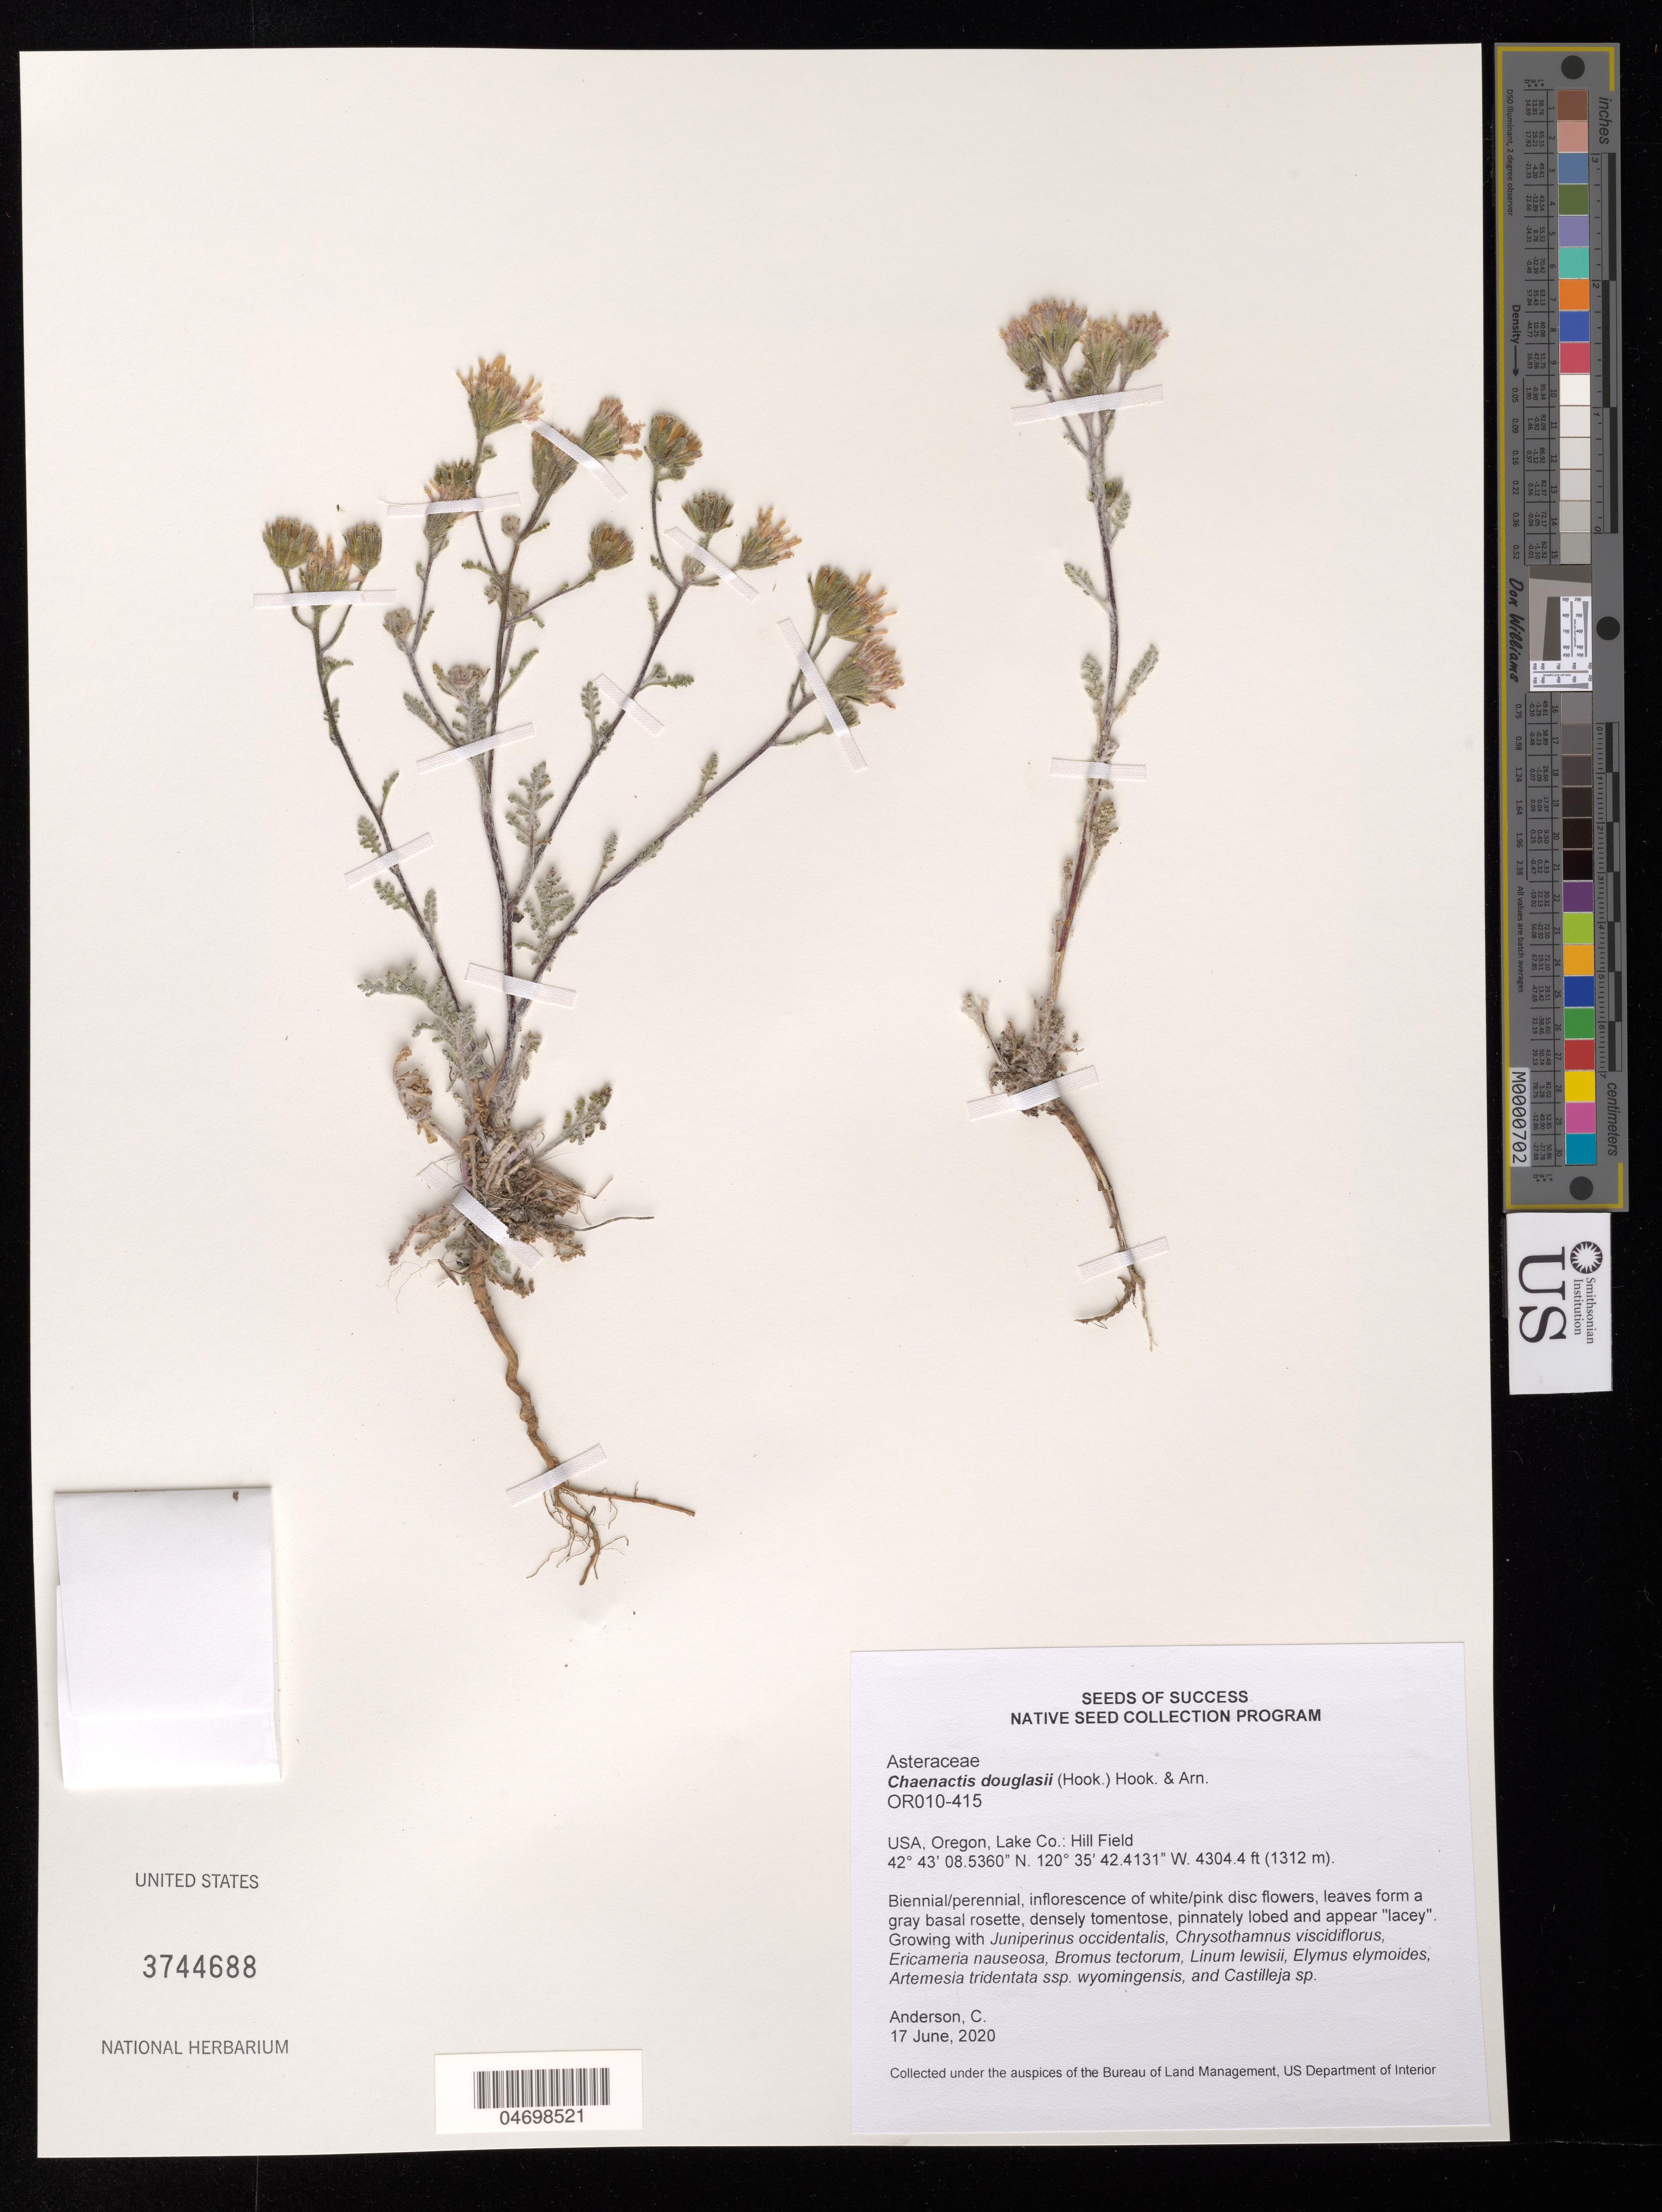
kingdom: Plantae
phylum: Tracheophyta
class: Magnoliopsida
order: Asterales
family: Asteraceae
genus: Chaenactis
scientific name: Chaenactis douglasii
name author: Hook. & Arn.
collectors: C. Anderson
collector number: OR010-415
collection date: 2020-06-17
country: United States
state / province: Oregon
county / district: Lake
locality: Hill Field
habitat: With Bromus tectorum, Linum lewisii, Castilleja sp., etc.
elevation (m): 1312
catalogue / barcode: US 3744688